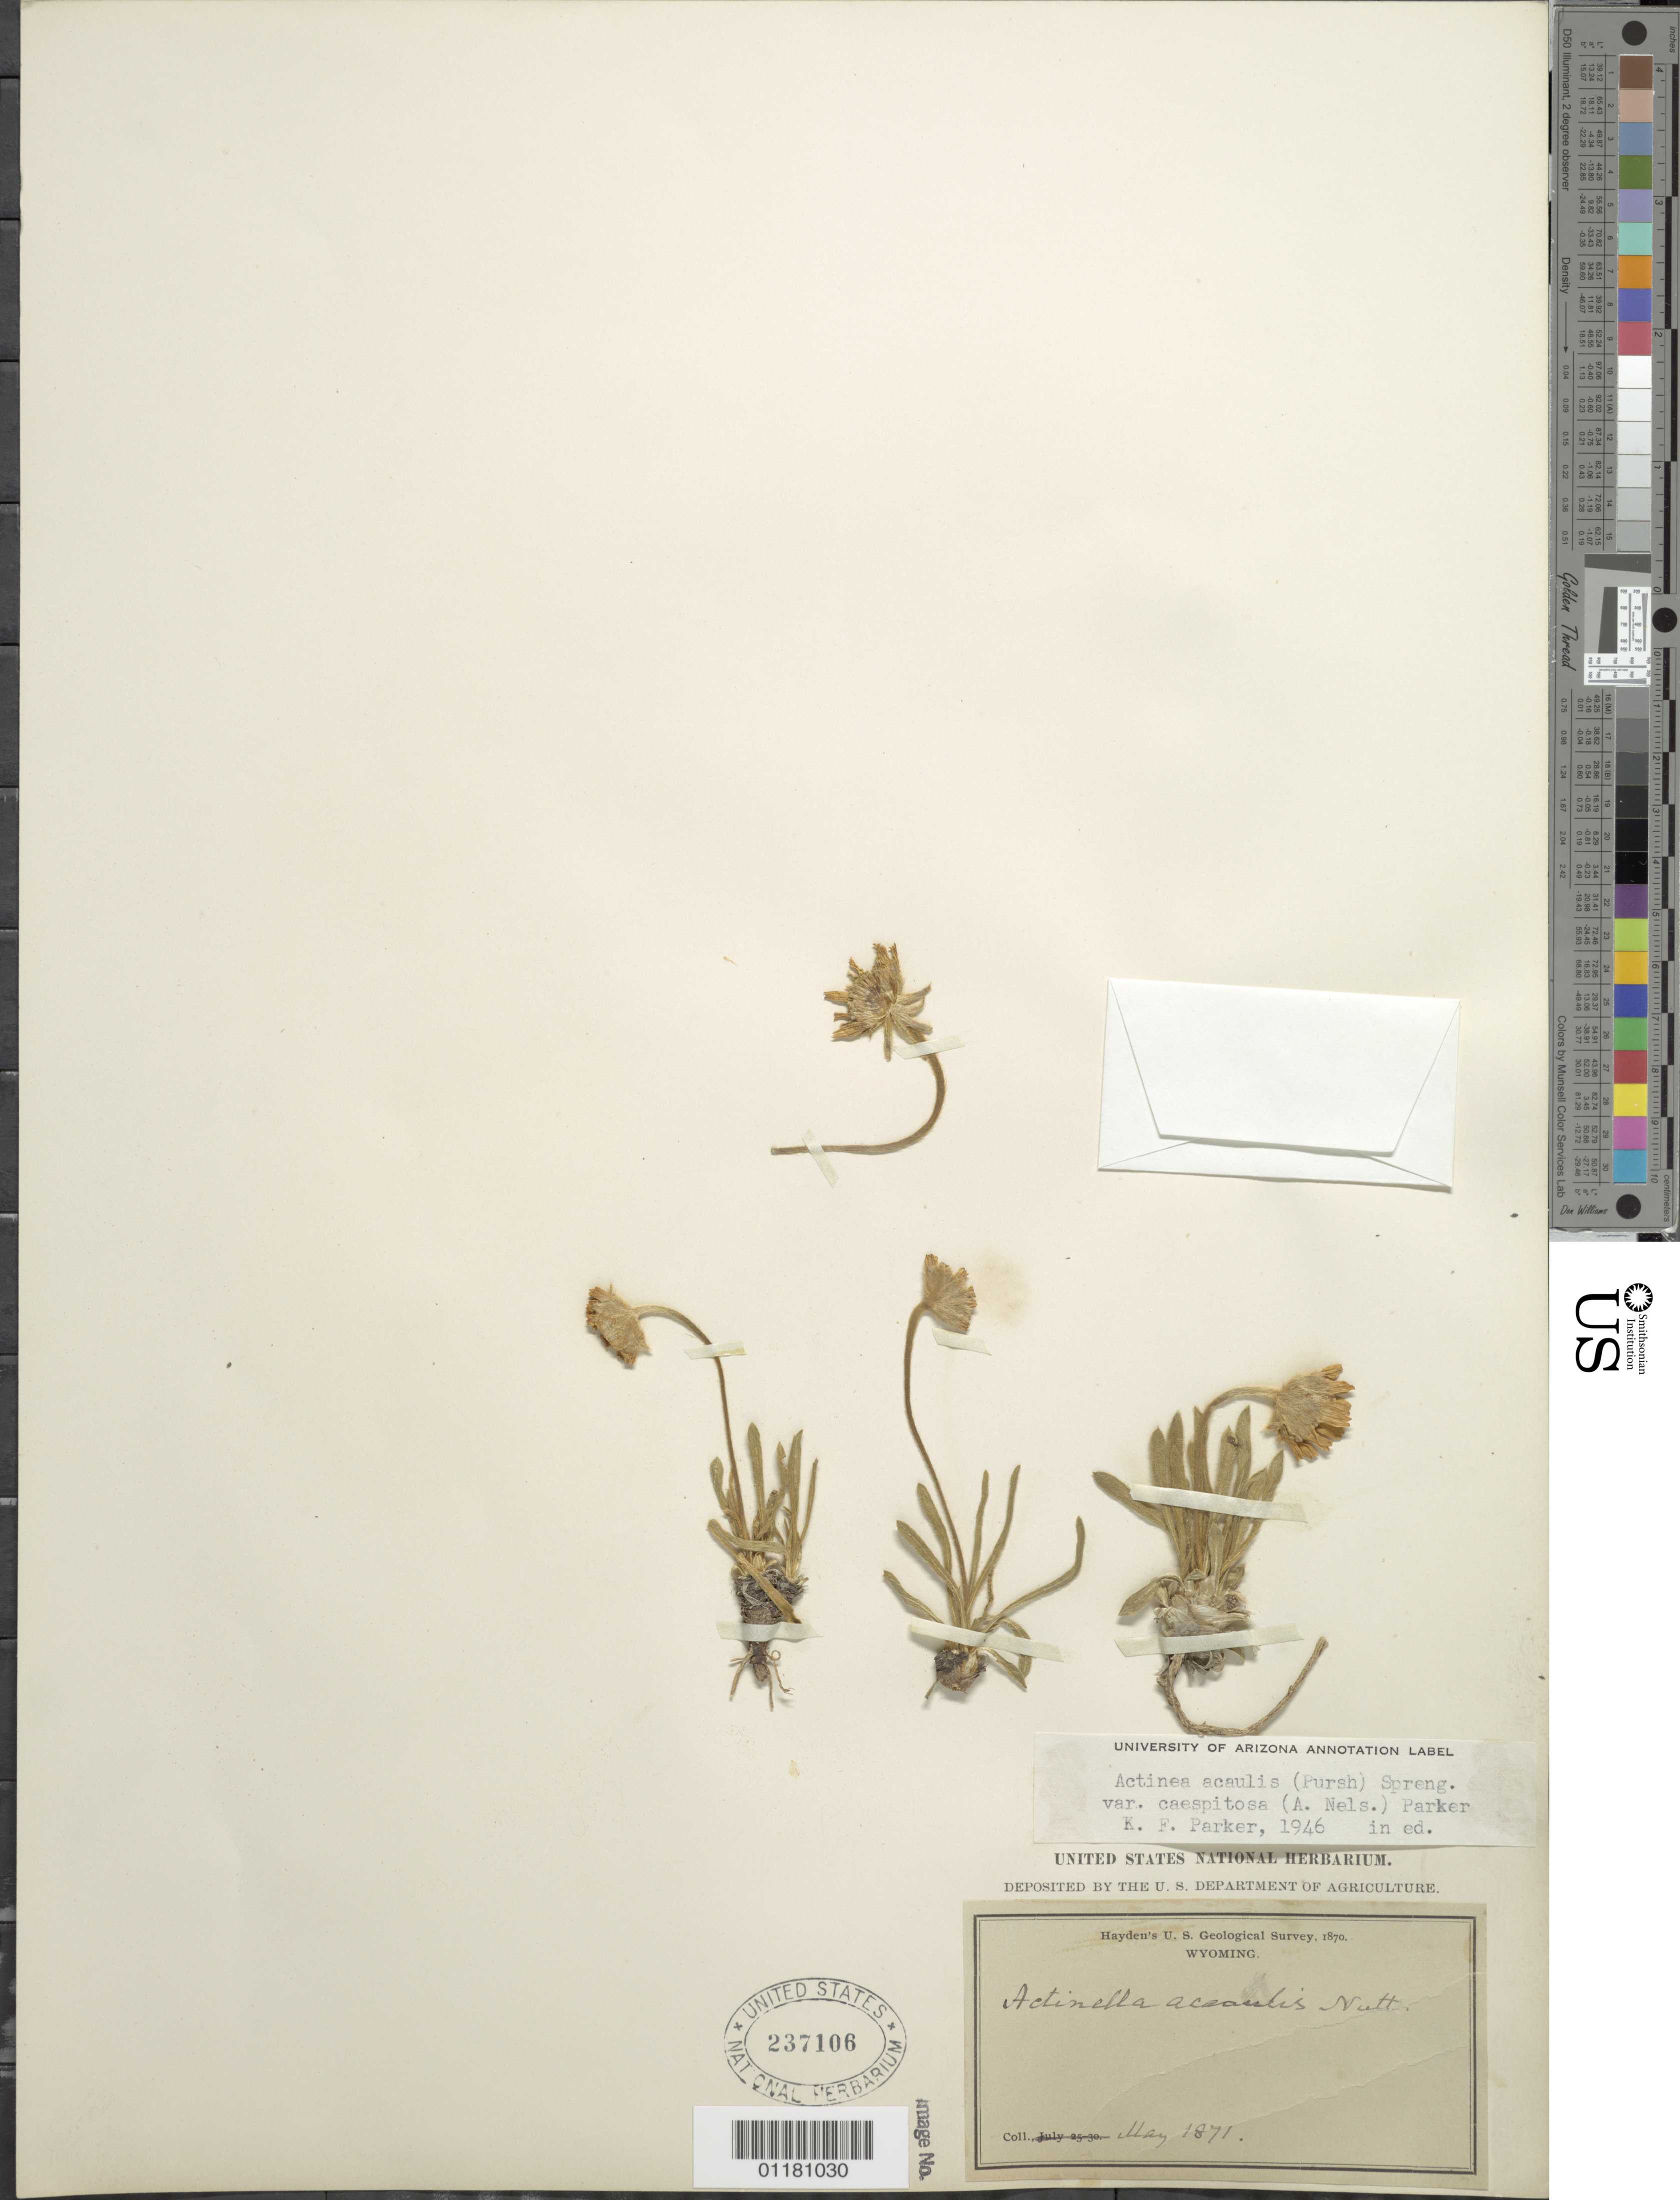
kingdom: Plantae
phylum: Tracheophyta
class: Magnoliopsida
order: Asterales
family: Asteraceae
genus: Actinea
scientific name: Actinea acaulis var. caespitosa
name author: (A. Nelson) K.F. Parker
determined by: Parker, K. F.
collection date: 1871-05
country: United States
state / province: Wyoming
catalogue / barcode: US 237106